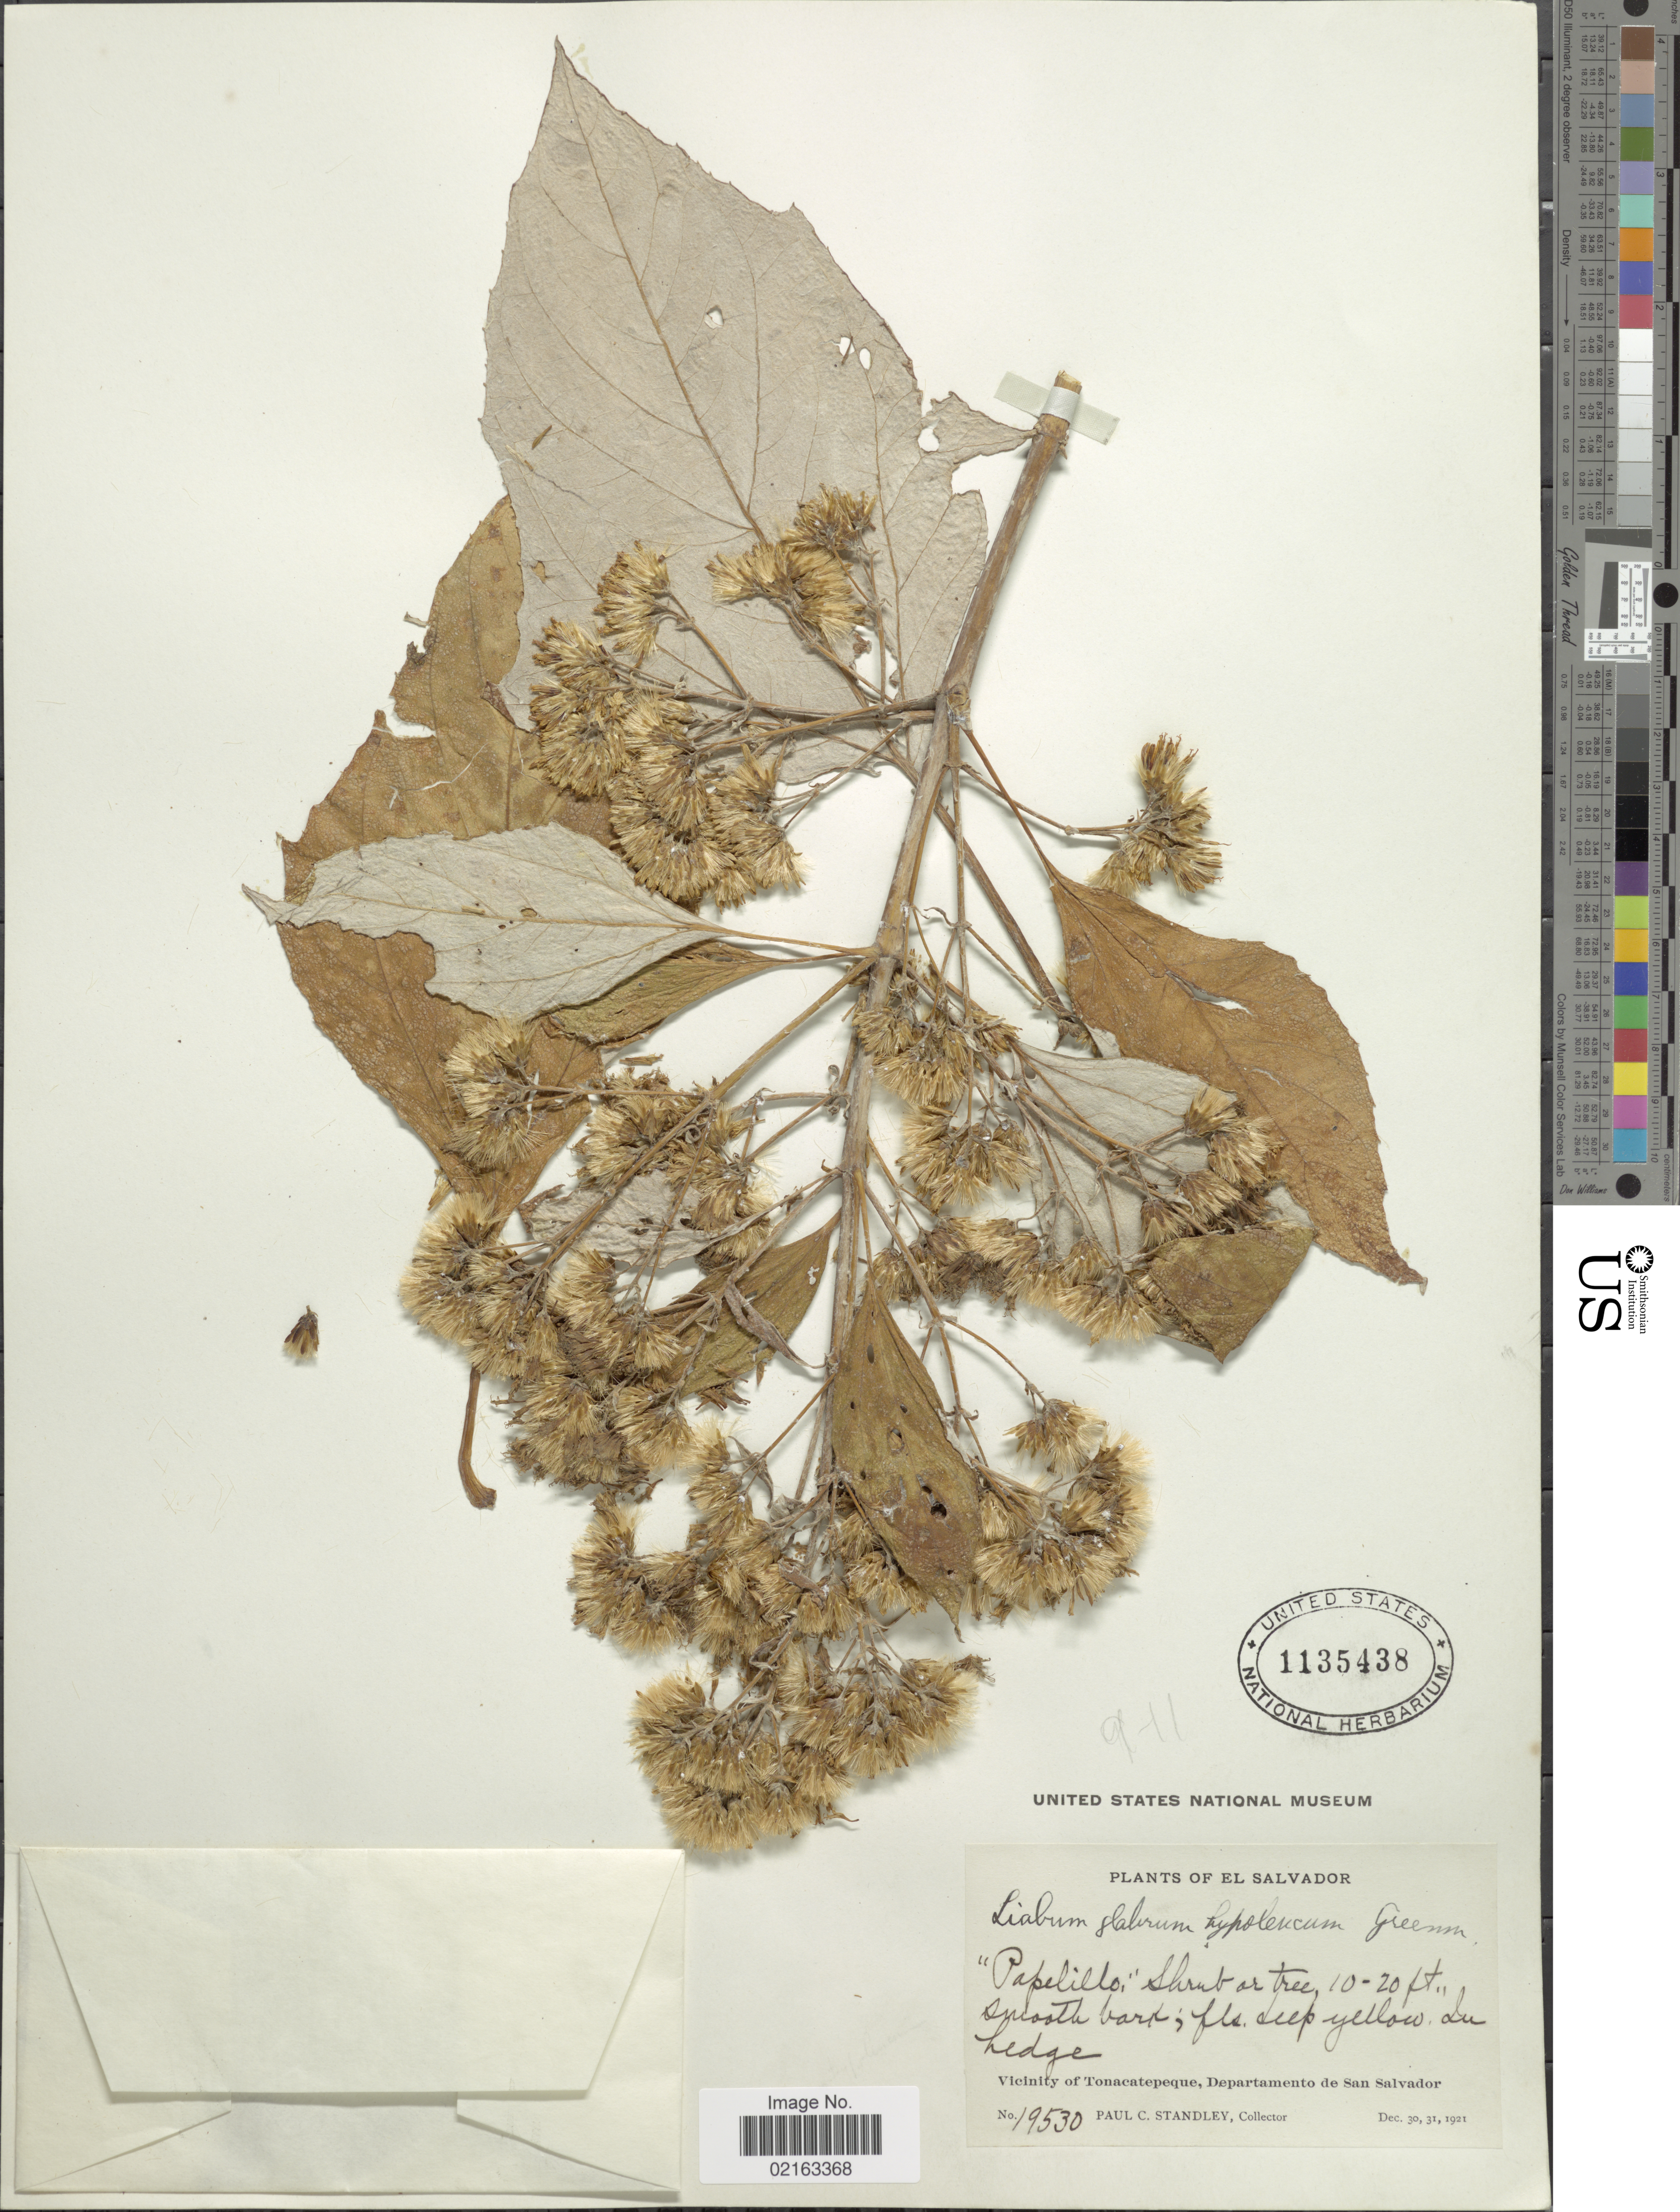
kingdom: Plantae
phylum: Tracheophyta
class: Magnoliopsida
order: Asterales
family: Asteraceae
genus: Sinclairia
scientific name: Sinclairia sublobata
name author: (B.L. Rob.) Rydb.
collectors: P. C. Standley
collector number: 19530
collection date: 1921-12-30/1921-12-31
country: El Salvador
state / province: San Salvador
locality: Vicinity of Tonacatepeque, Departamento de San Salvador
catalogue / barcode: US 1135438